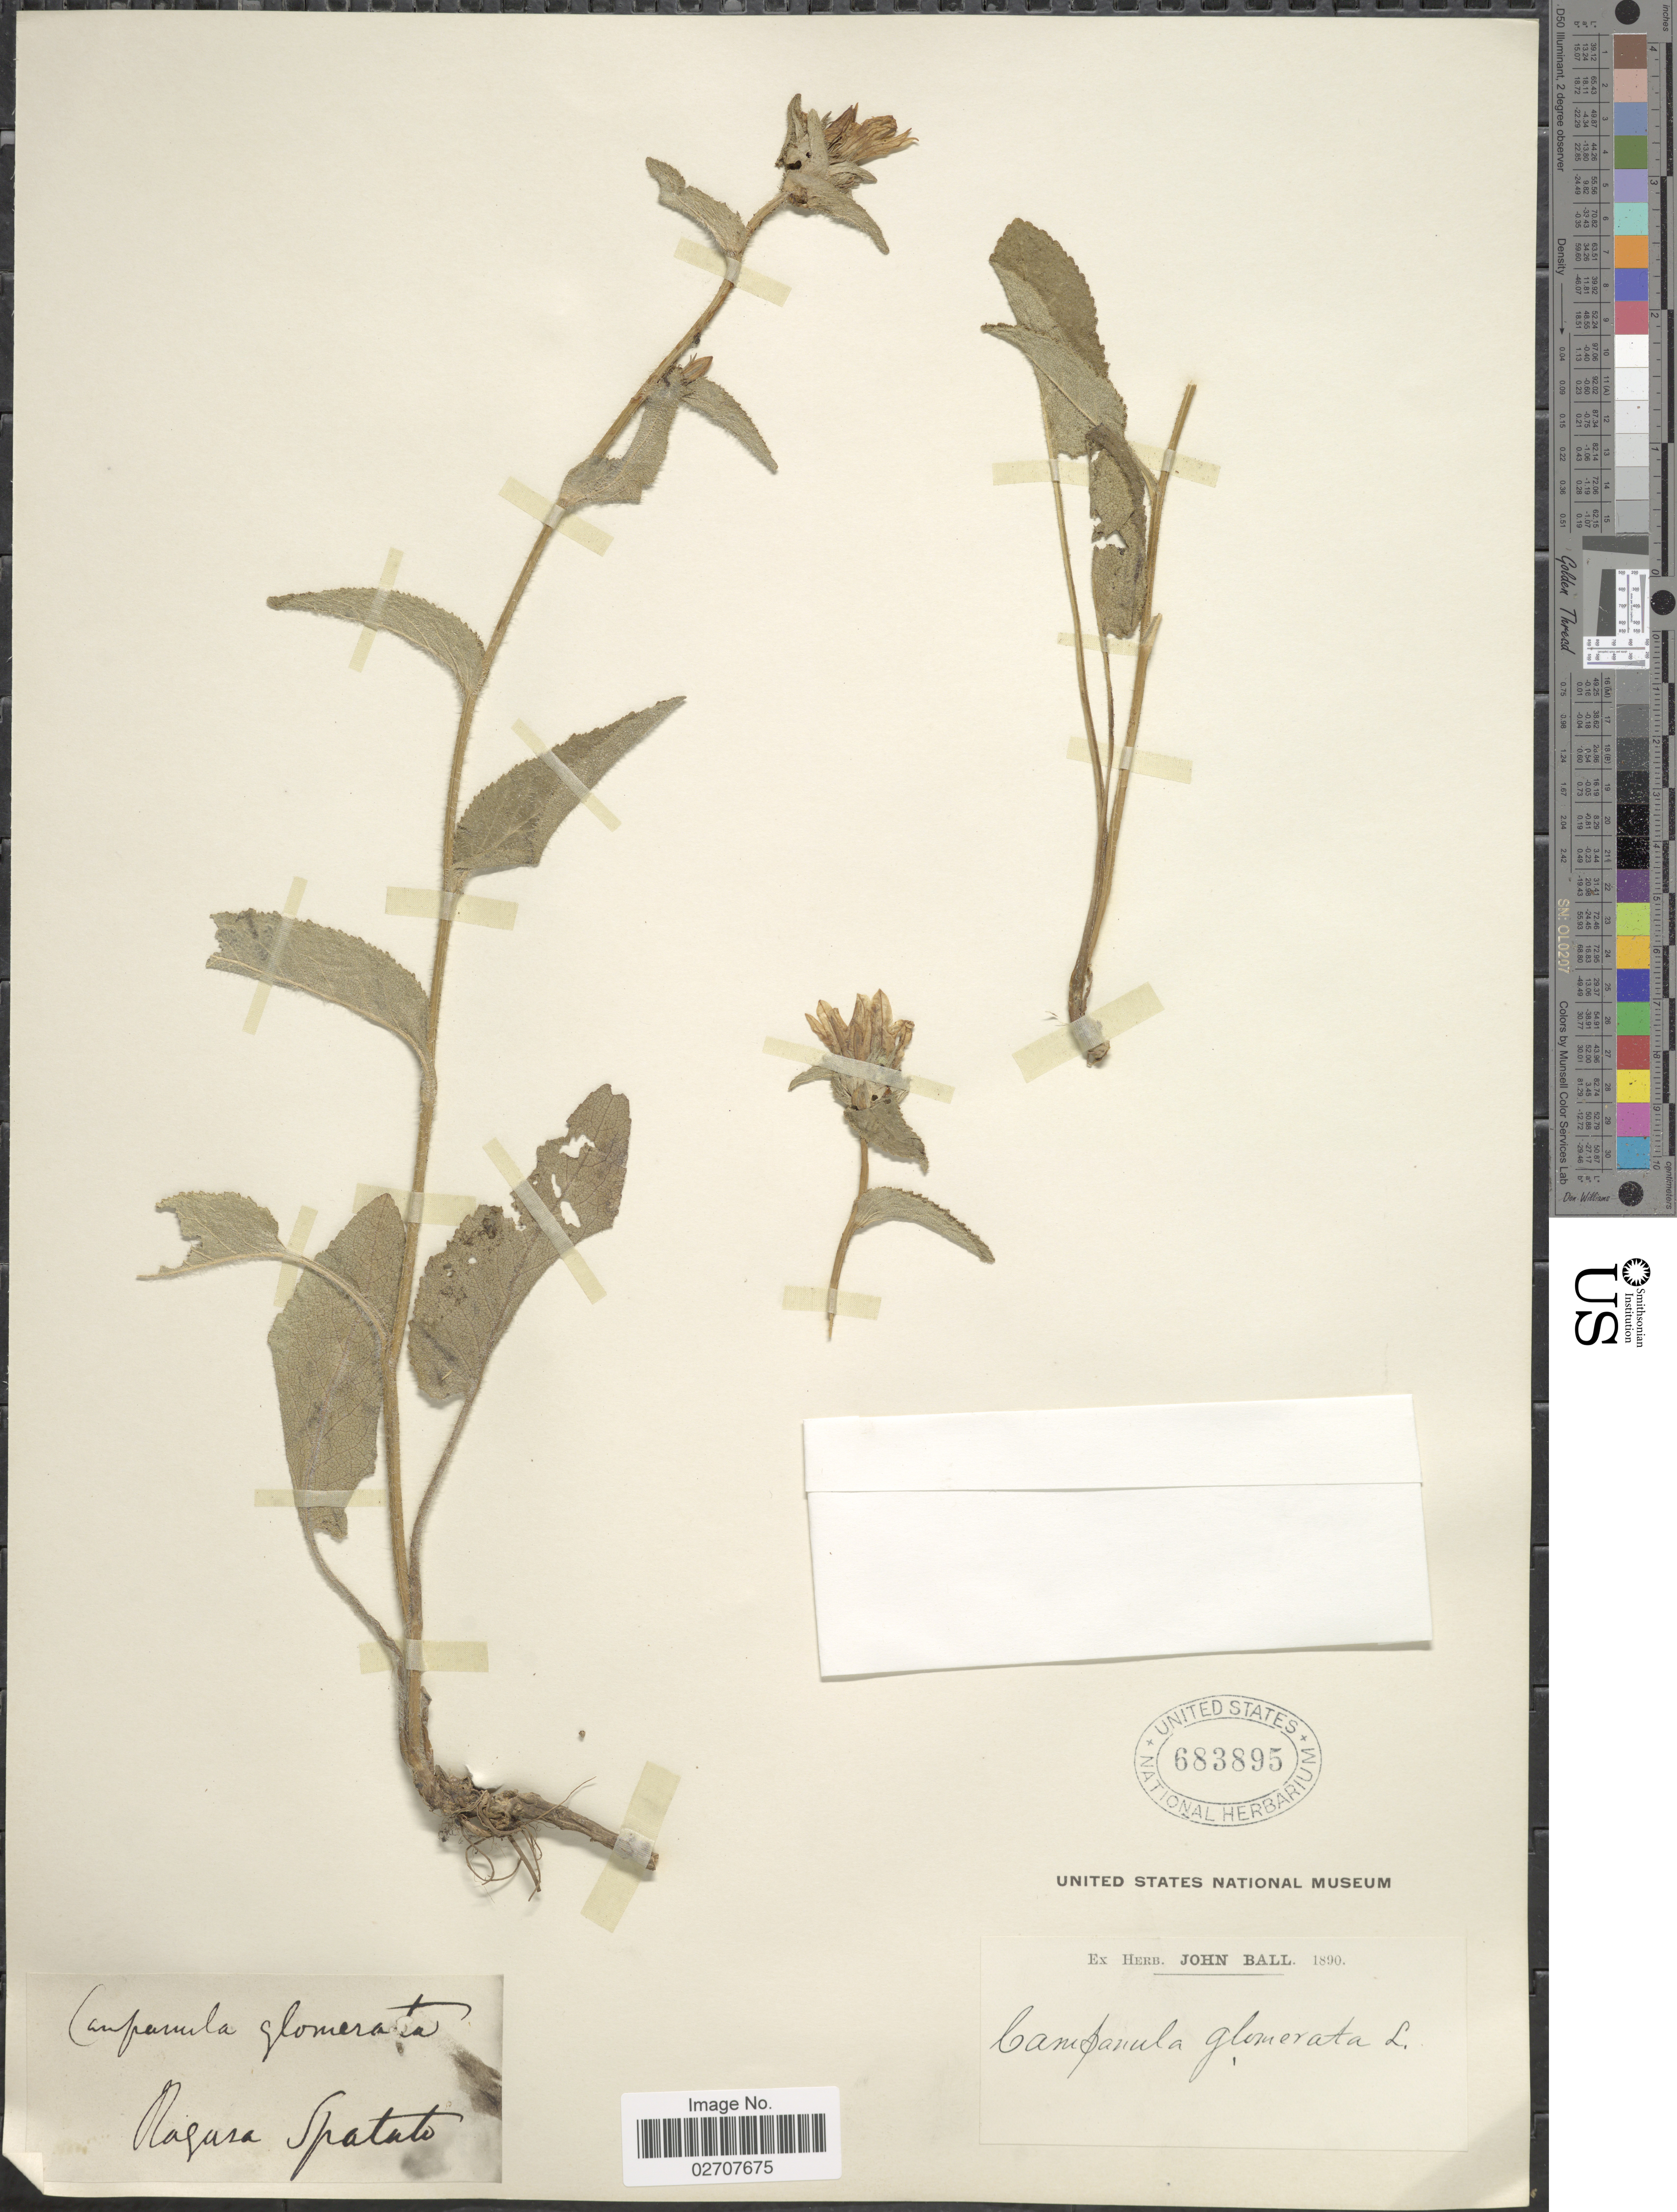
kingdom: Plantae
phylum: Tracheophyta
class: Magnoliopsida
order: Asterales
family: Campanulaceae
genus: Campanula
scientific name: Campanula glomerata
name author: L.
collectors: ex herb. John Ball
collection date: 1890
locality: Ragura Spatato [unsure placement]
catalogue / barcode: US 683895